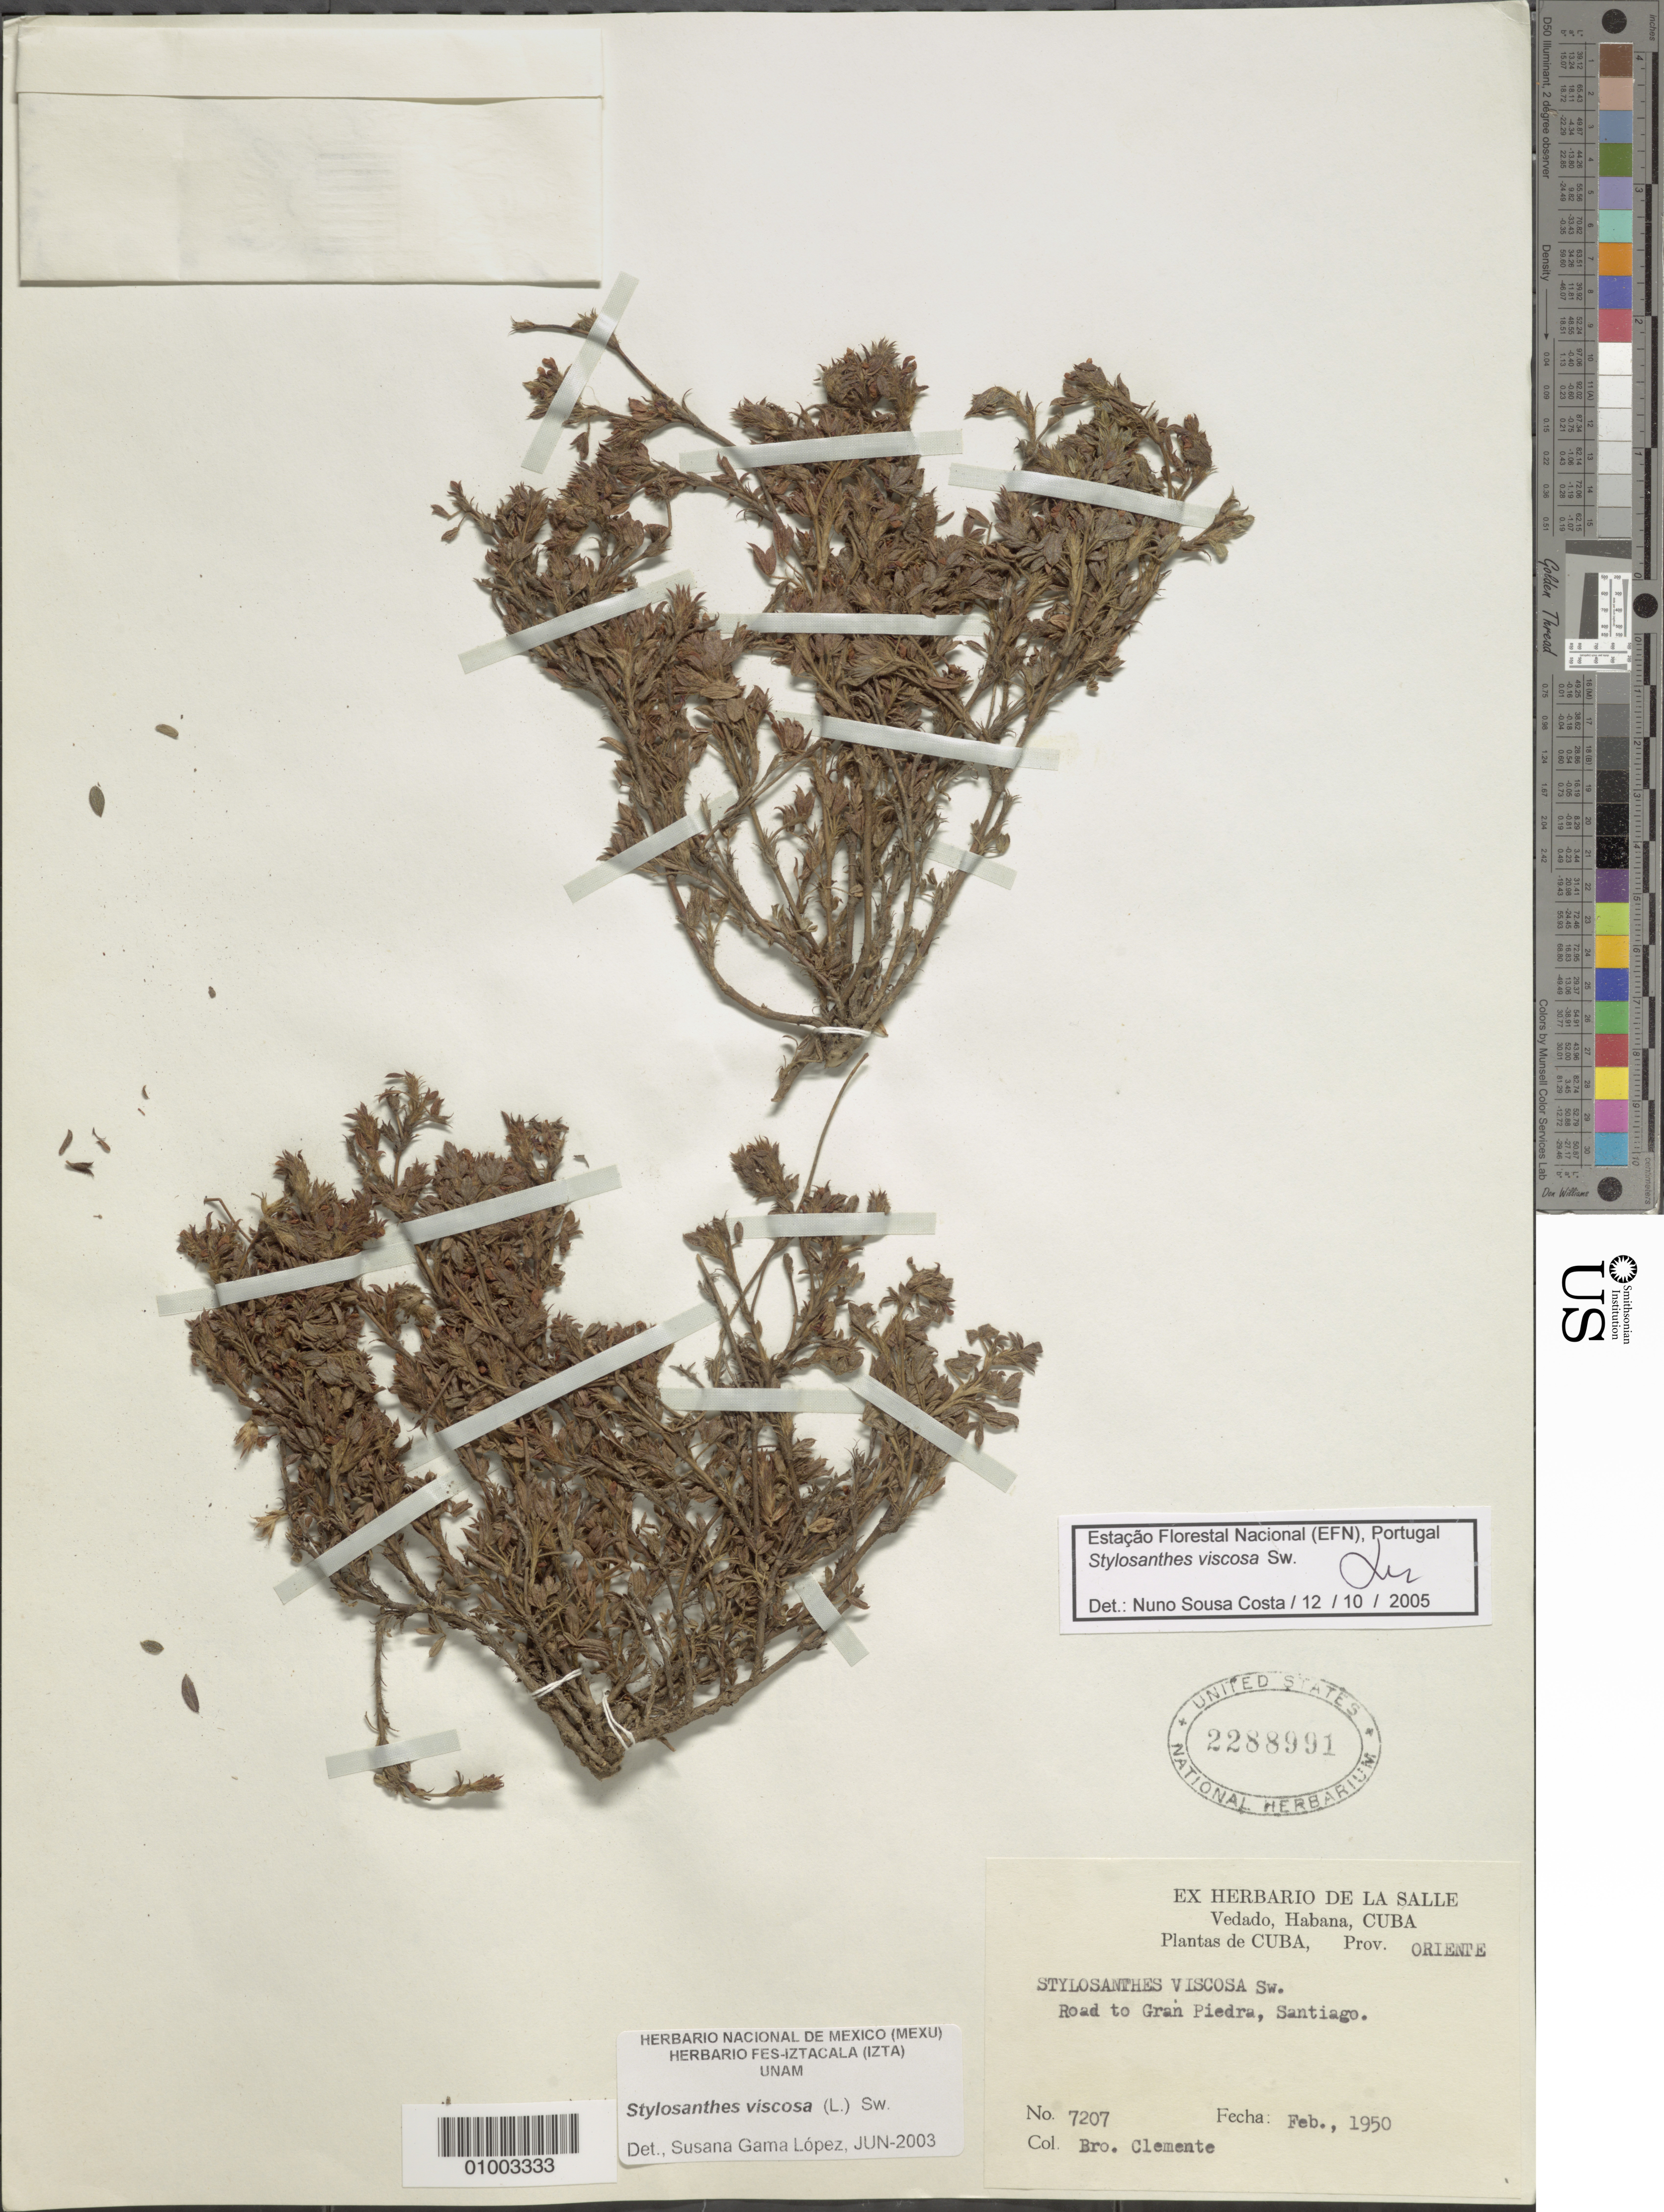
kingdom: Plantae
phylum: Tracheophyta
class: Magnoliopsida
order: Fabales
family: Fabaceae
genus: Stylosanthes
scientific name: Stylosanthes viscosa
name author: Sw.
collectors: Bro. Clemente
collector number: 7207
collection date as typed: Feb 1950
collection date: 1950-02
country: Cuba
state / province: Santiago de Cuba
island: Cuba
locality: Road to Gran Piedra, Santiago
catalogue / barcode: US 2288991